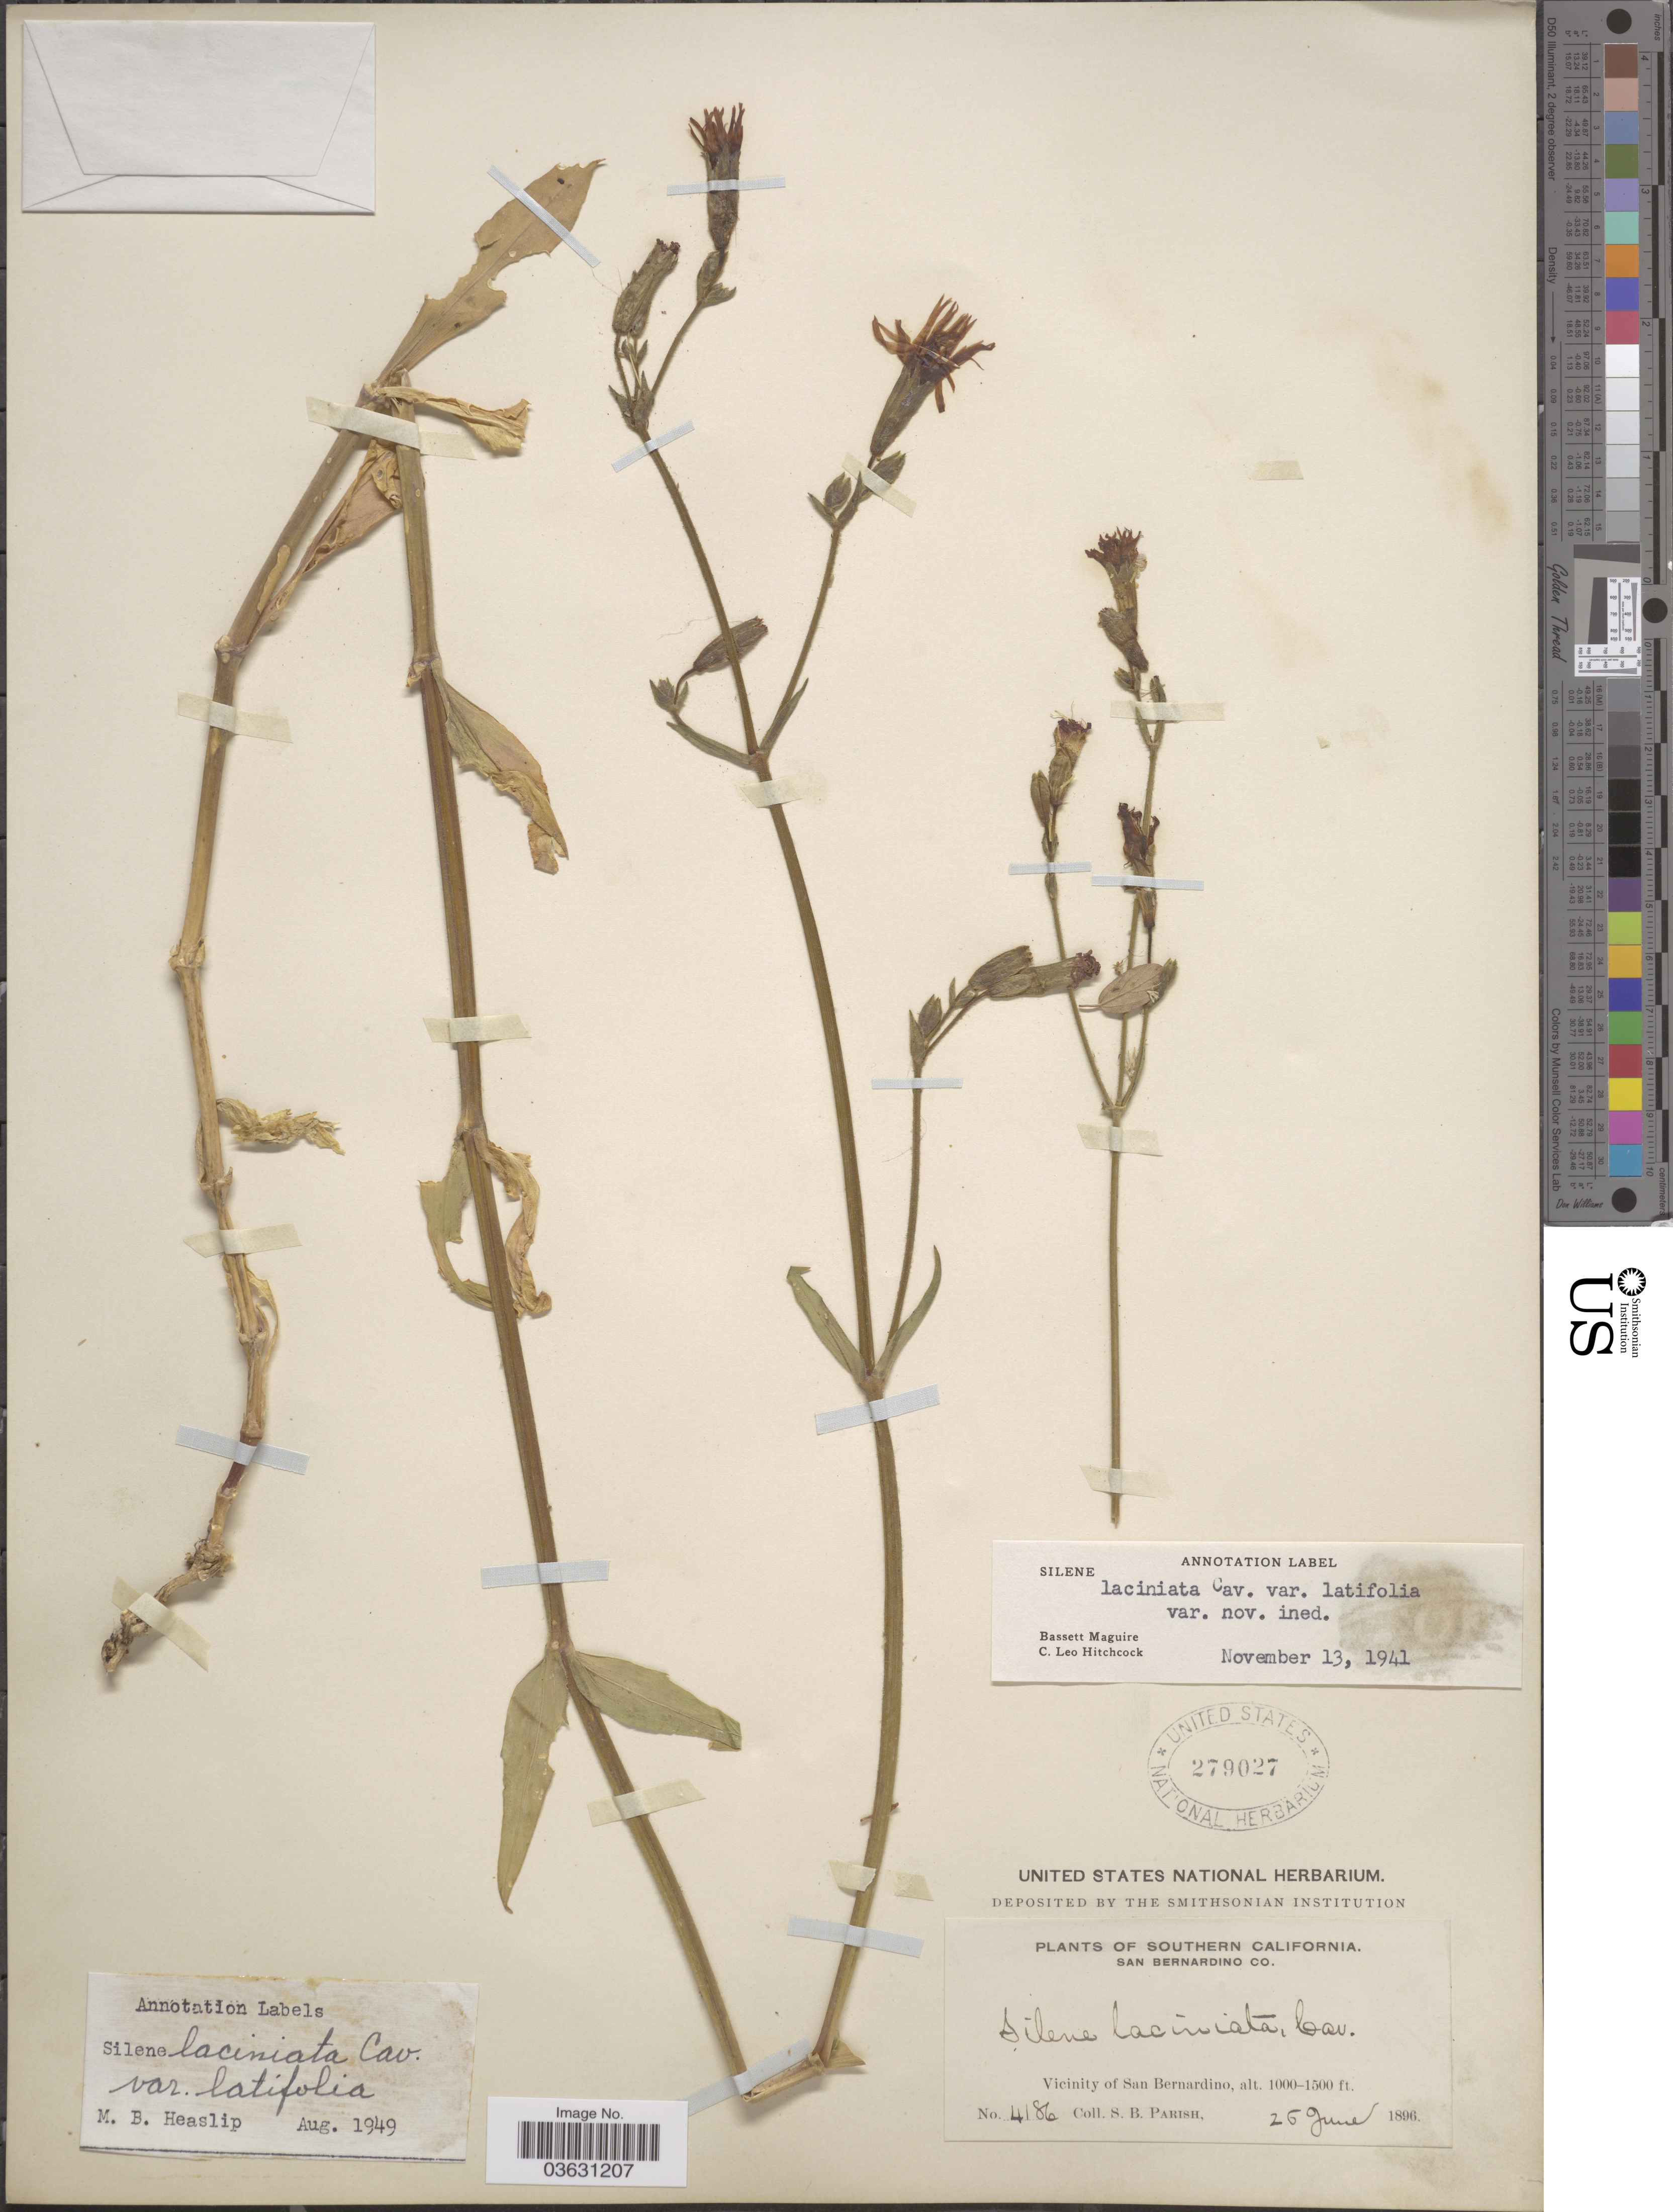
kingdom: Plantae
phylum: Tracheophyta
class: Magnoliopsida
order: Caryophyllales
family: Caryophyllaceae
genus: Silene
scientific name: Silene laciniata var. latifolia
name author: C.L. Hitchc. & Maguire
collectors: S. B. Parish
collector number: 4186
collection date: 1896-06-26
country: United States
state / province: California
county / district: San Bernardino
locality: Southern California. San Bernardino Co. Vicinity of San Bernardino.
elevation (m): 305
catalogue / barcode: US 279027